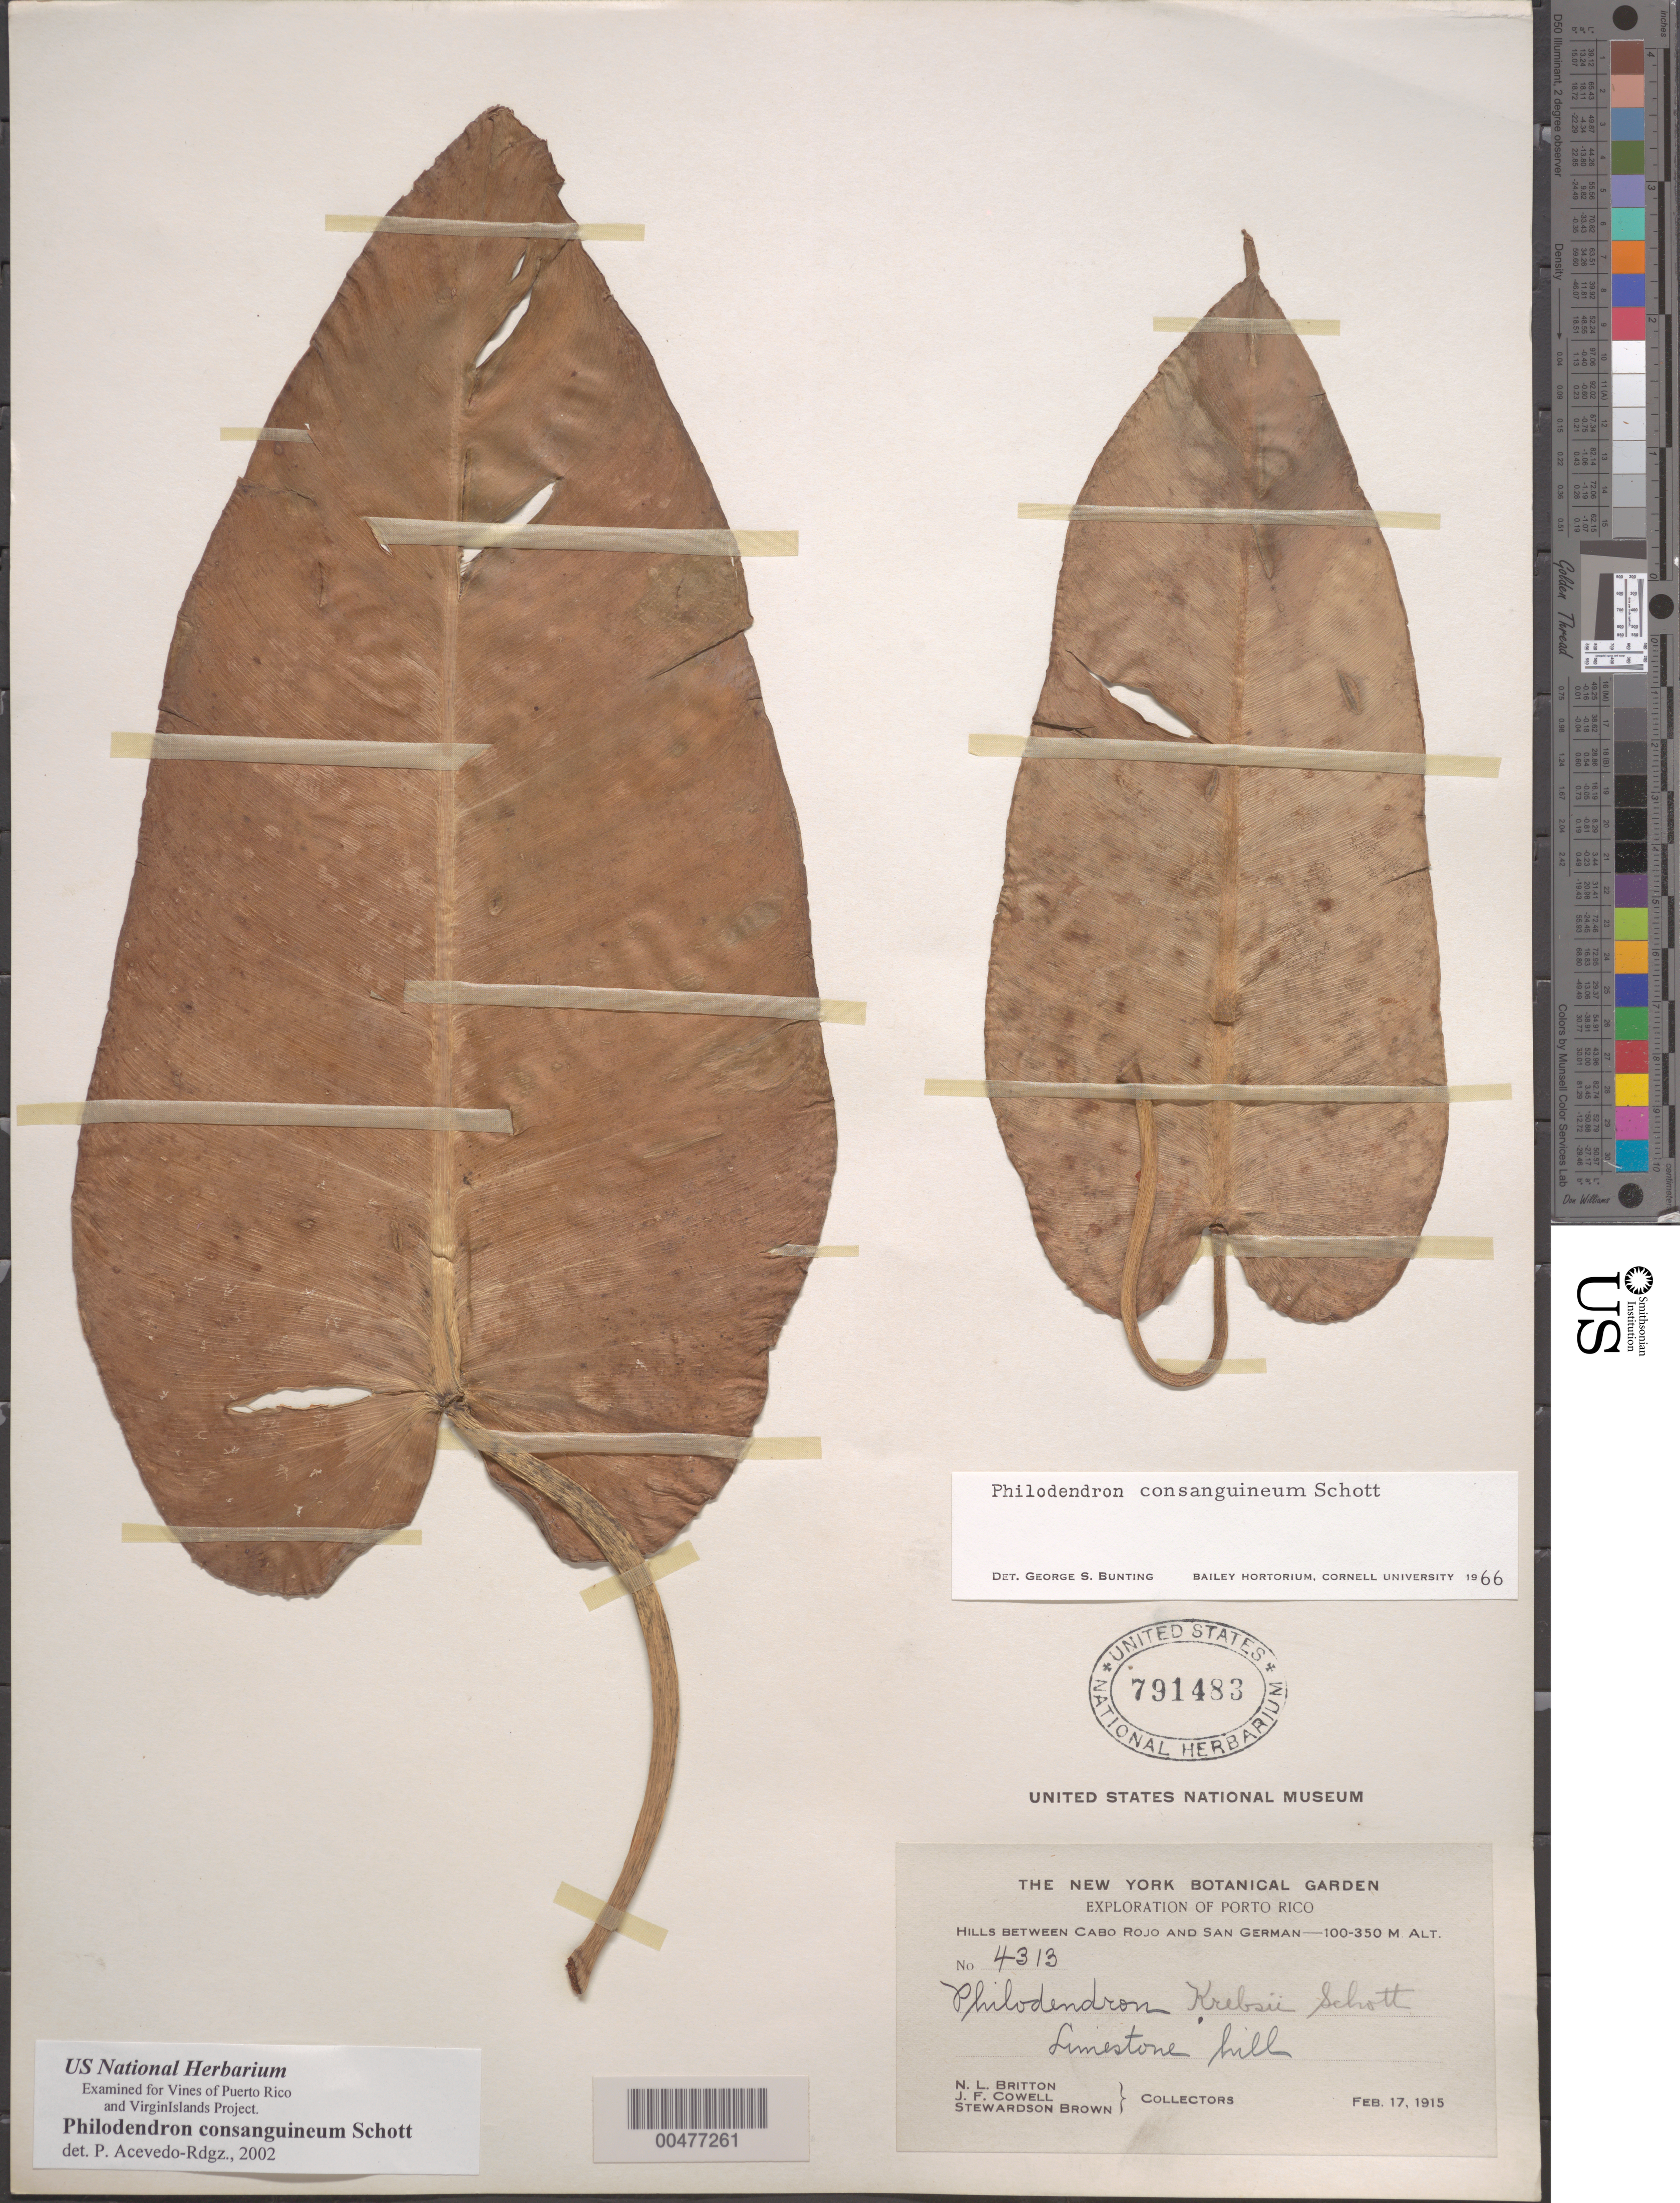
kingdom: Plantae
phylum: Tracheophyta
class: Liliopsida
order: Alismatales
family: Araceae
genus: Philodendron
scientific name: Philodendron consanguineum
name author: Schott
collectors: Britton, --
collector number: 4313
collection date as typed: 17 Feb 1915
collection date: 1915-02-17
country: Puerto Rico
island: Greater Antilles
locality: between Cabo Rojo and San German. Limestone hill.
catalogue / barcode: US 791483